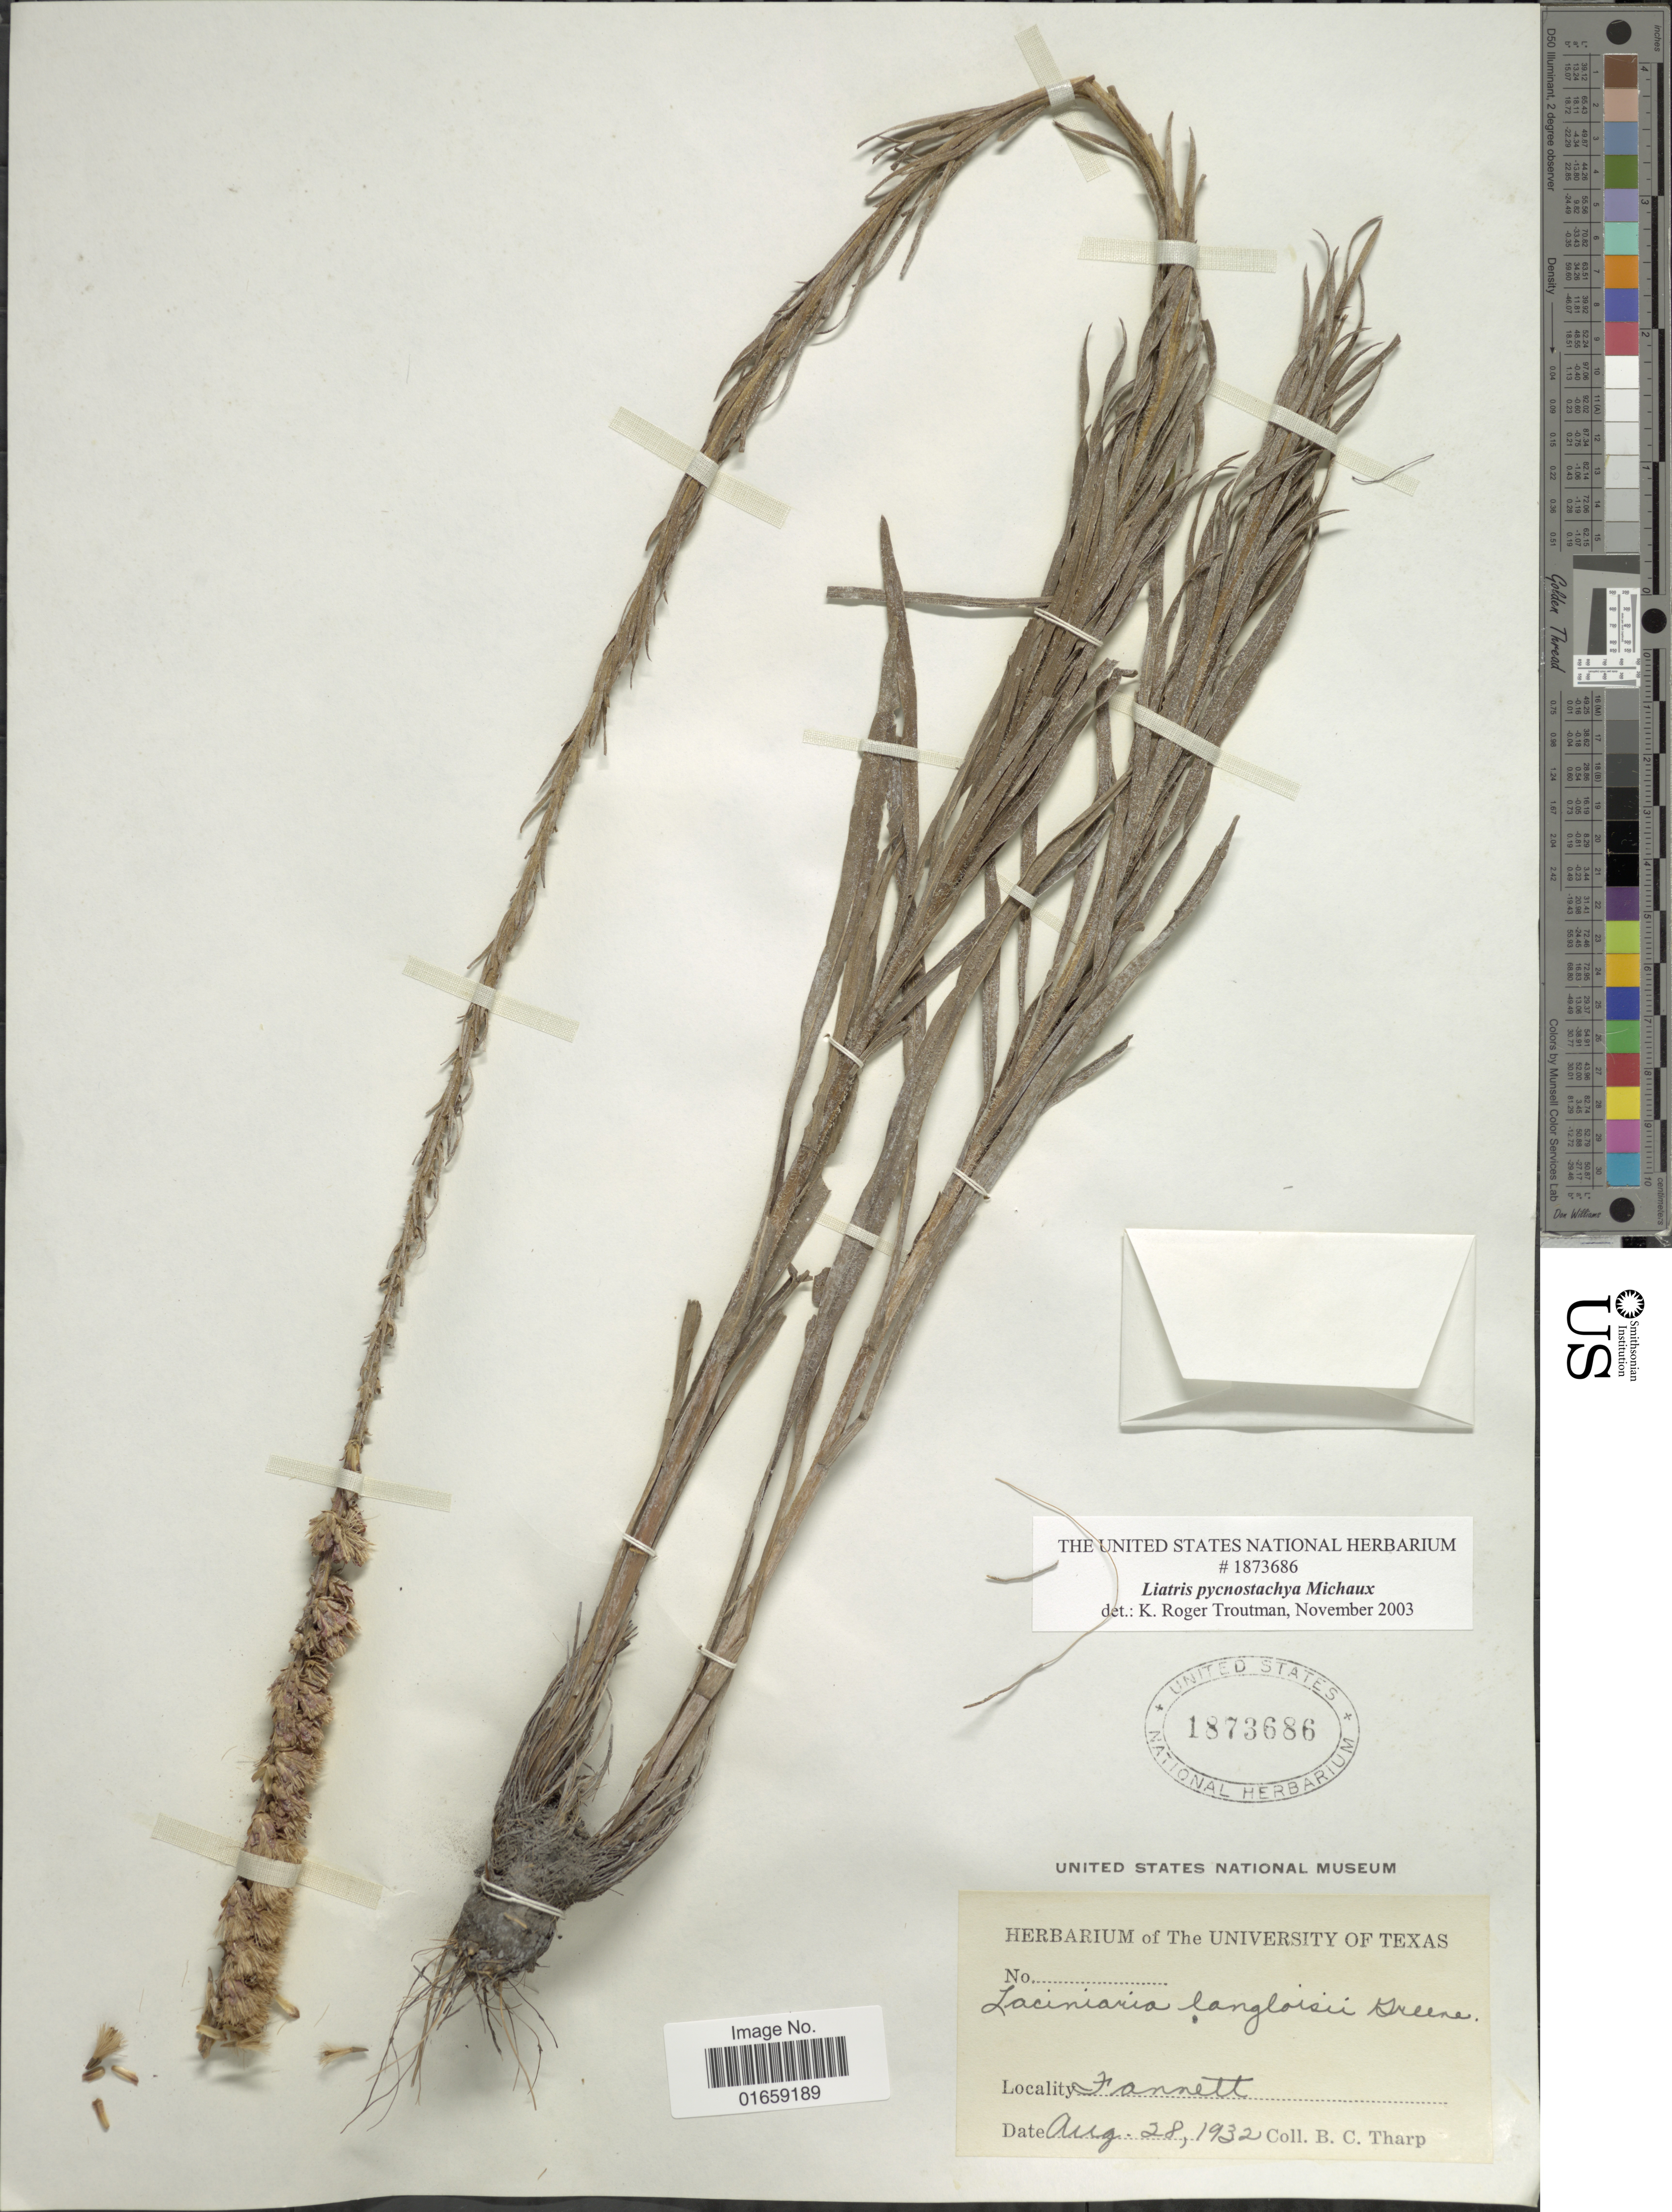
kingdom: Plantae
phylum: Tracheophyta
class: Magnoliopsida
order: Asterales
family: Asteraceae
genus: Liatris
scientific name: Liatris pycnostachya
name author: Michx.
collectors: B. C. Tharp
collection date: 1932-08-28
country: United States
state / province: Texas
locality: Fannett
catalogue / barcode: US 1873686